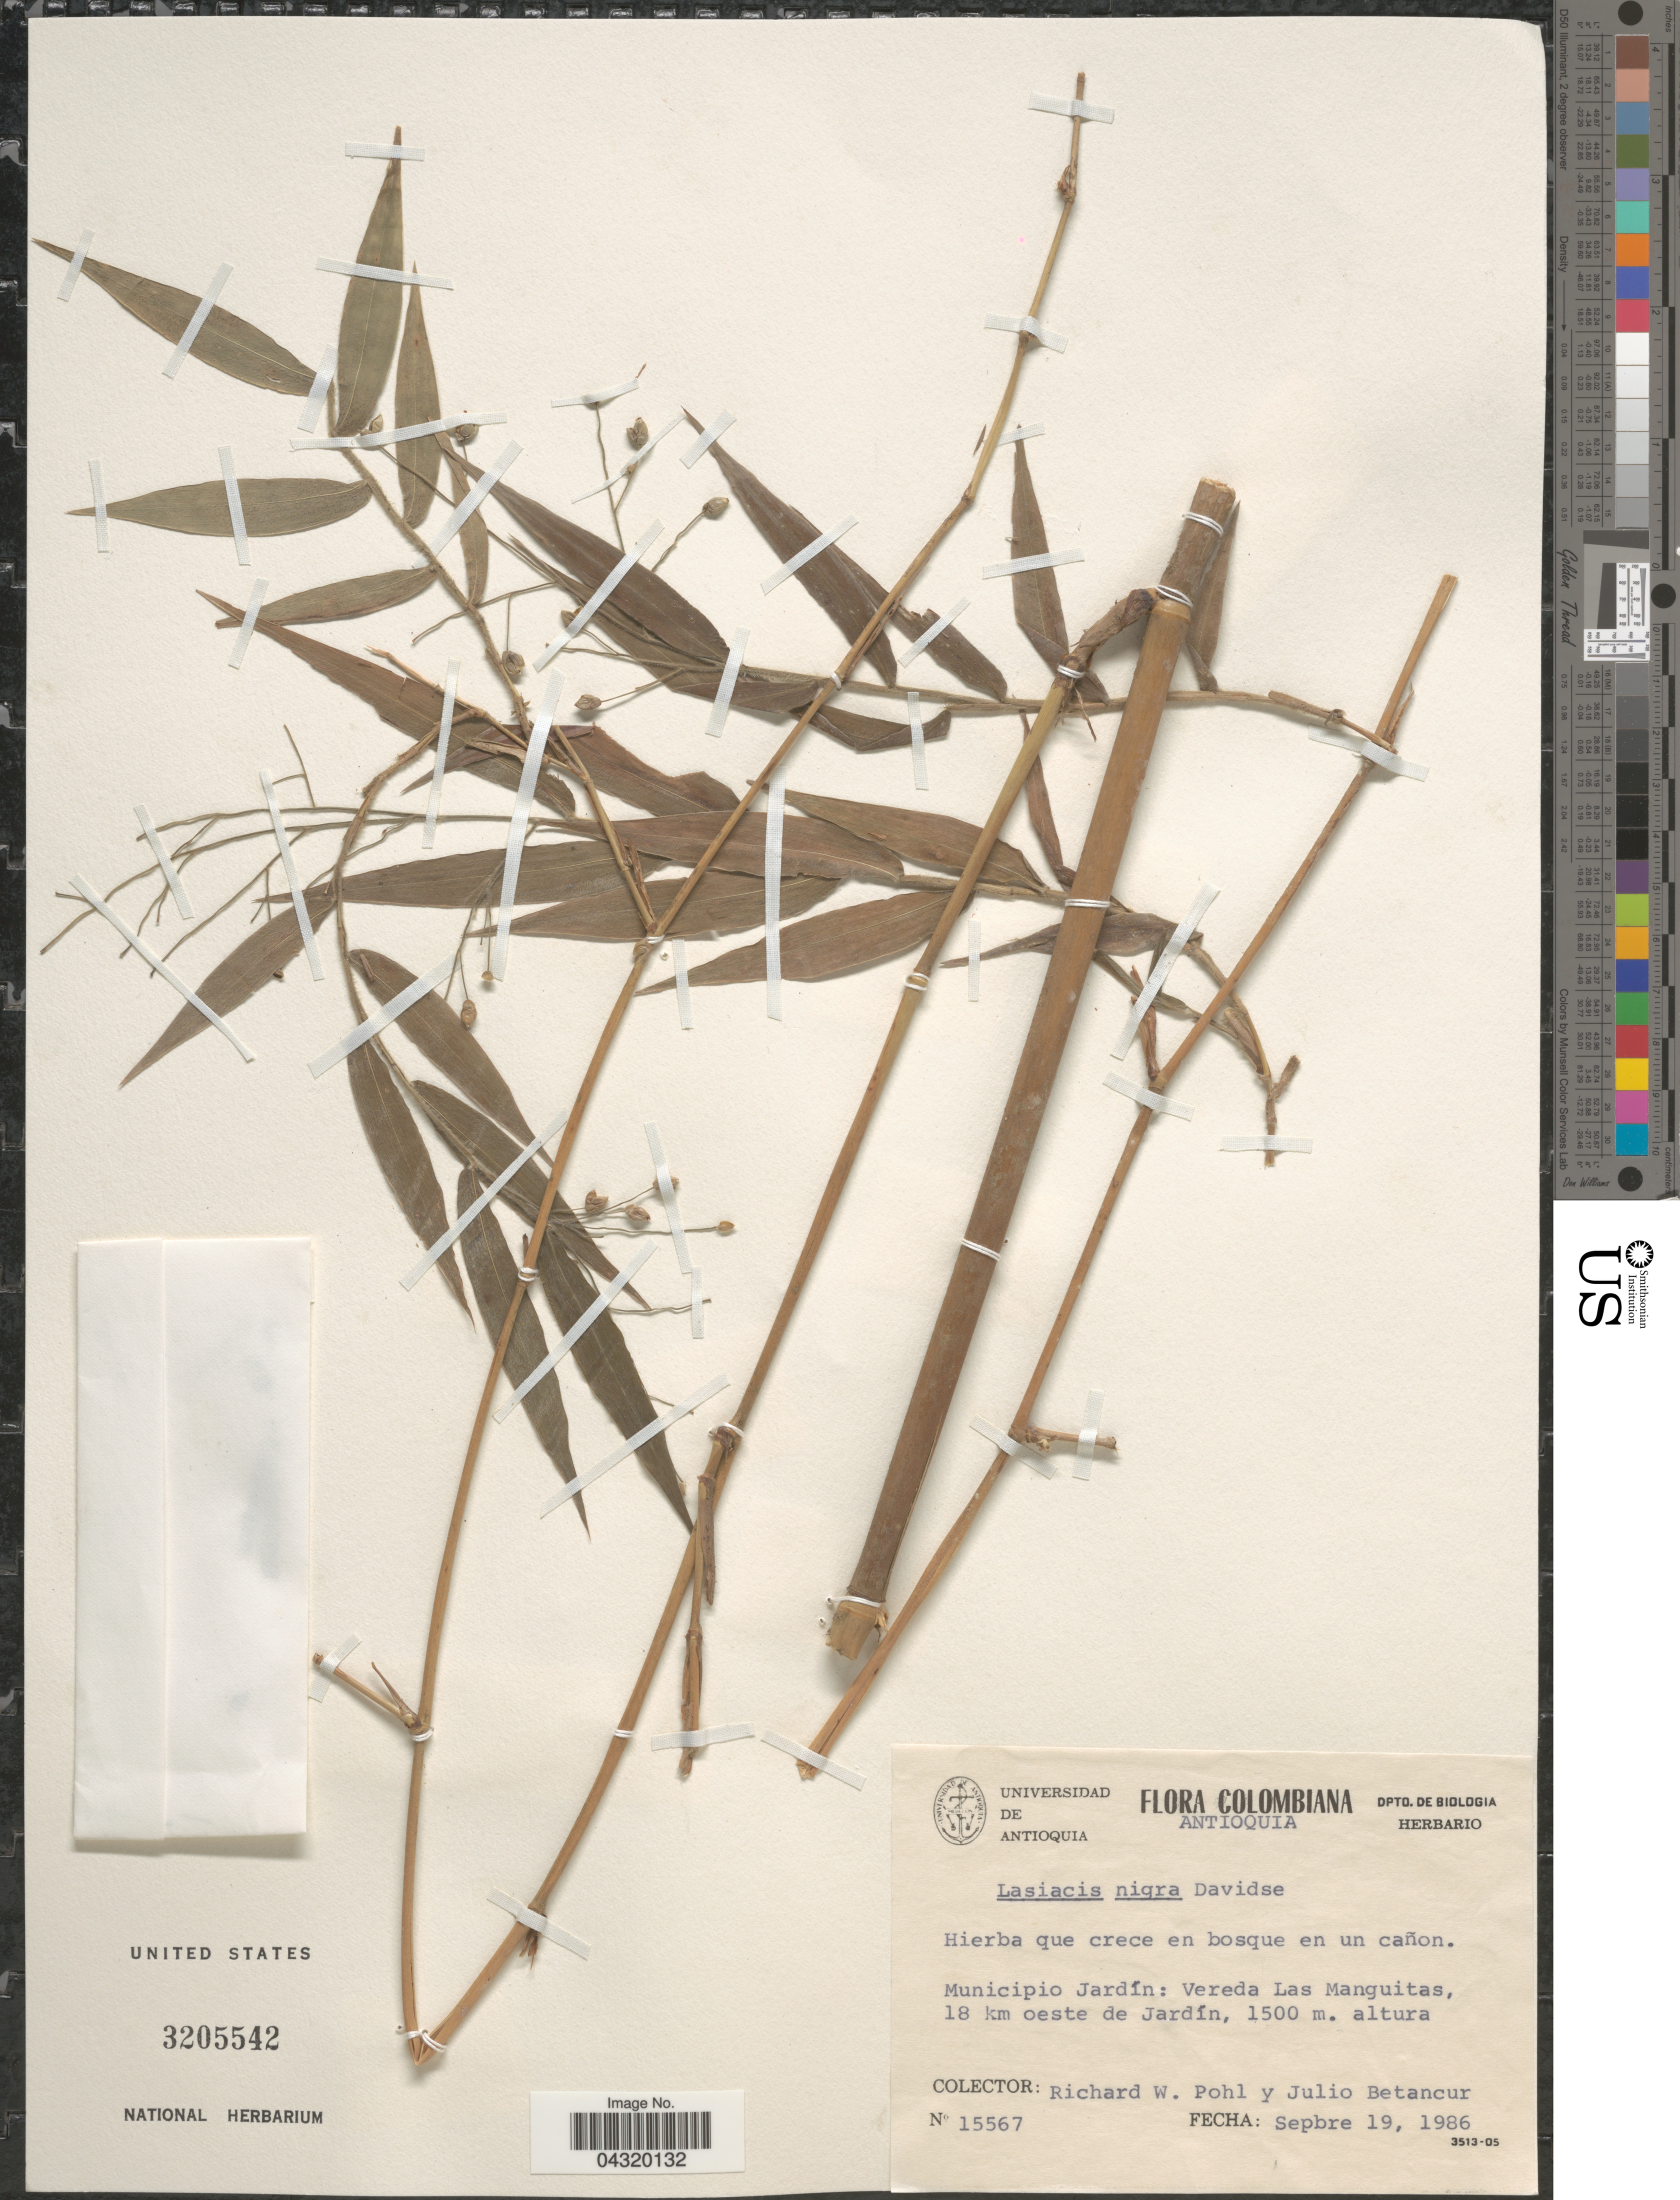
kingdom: Plantae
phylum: Tracheophyta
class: Liliopsida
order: Poales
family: Poaceae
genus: Lasiacis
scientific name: Lasiacis nigra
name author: Davidse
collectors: R. W. Pohl & J. Betancur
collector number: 15567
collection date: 1986-09-19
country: Colombia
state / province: Antioquia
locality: Municipio Jardín: Vereda Las Manguitas, 18 km oeste de Jardín.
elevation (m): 1500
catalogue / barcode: US 3205542